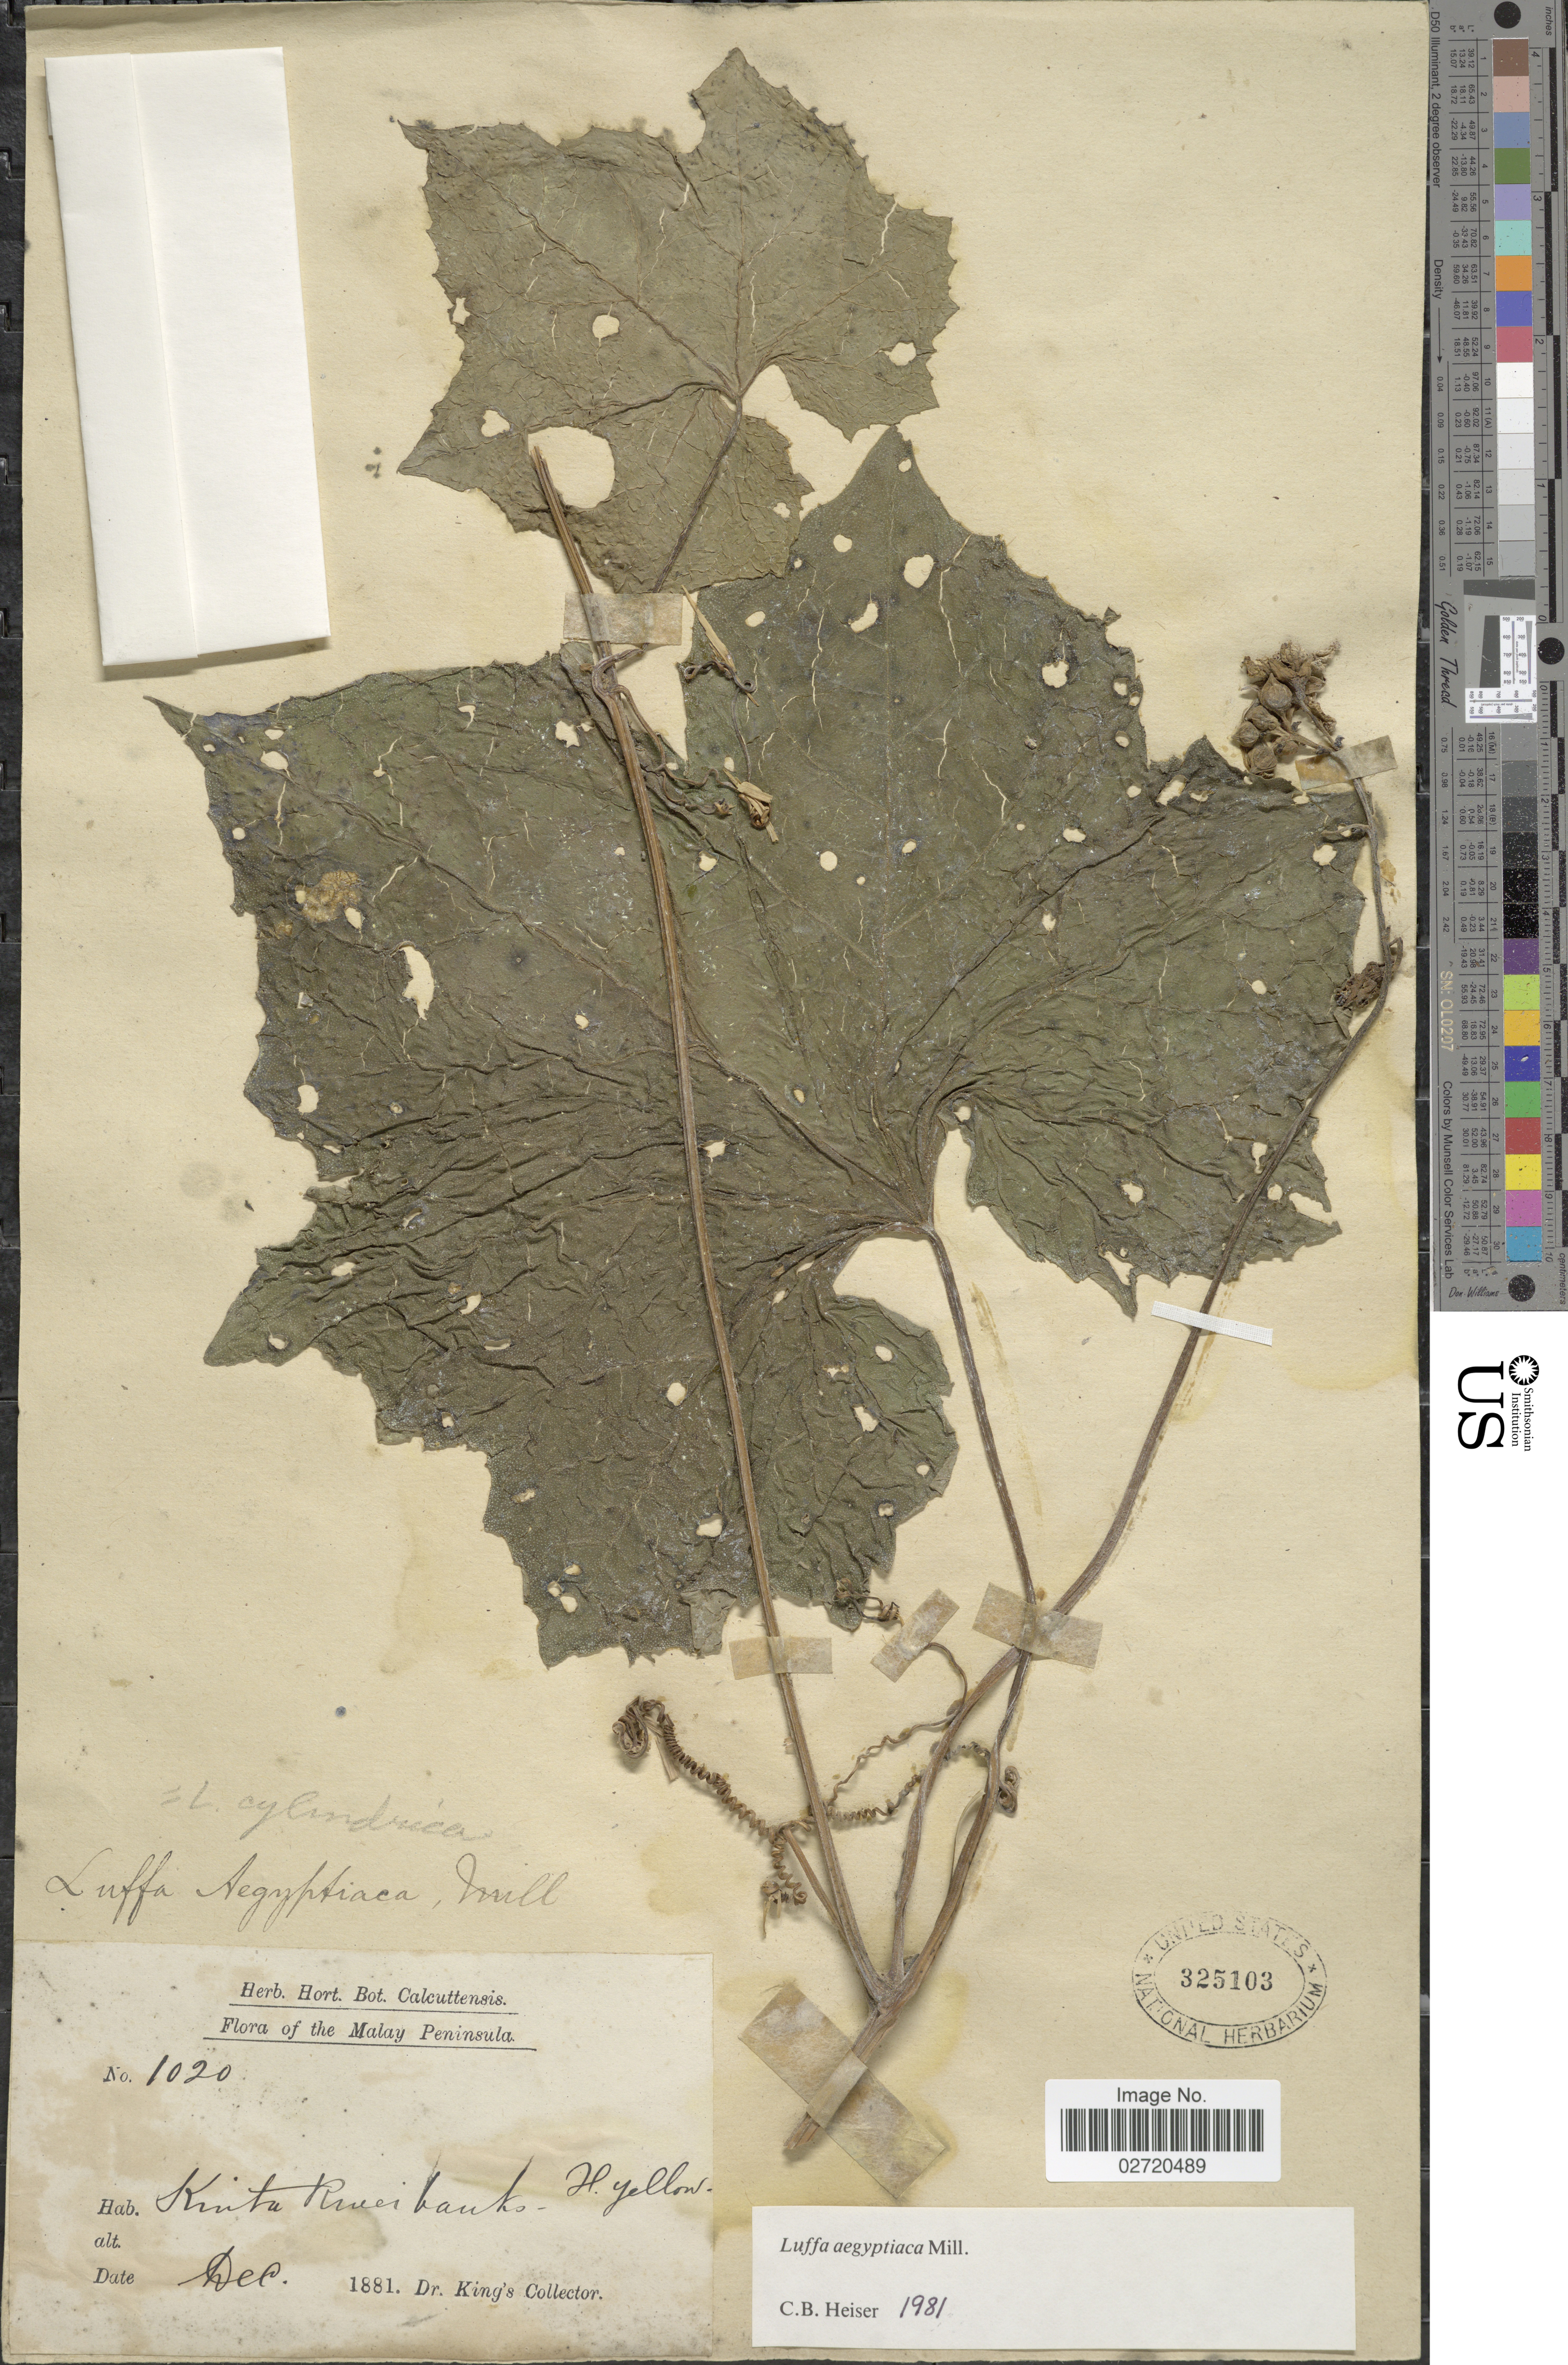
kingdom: Plantae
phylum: Tracheophyta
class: Magnoliopsida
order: Cucurbitales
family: Cucurbitaceae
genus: Luffa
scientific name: Luffa aegyptiaca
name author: Mill.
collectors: Dr. King's collector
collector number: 1020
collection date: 1881-12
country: Malaysia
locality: Malay Peninsula. Kinta River banks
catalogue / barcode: US 325103